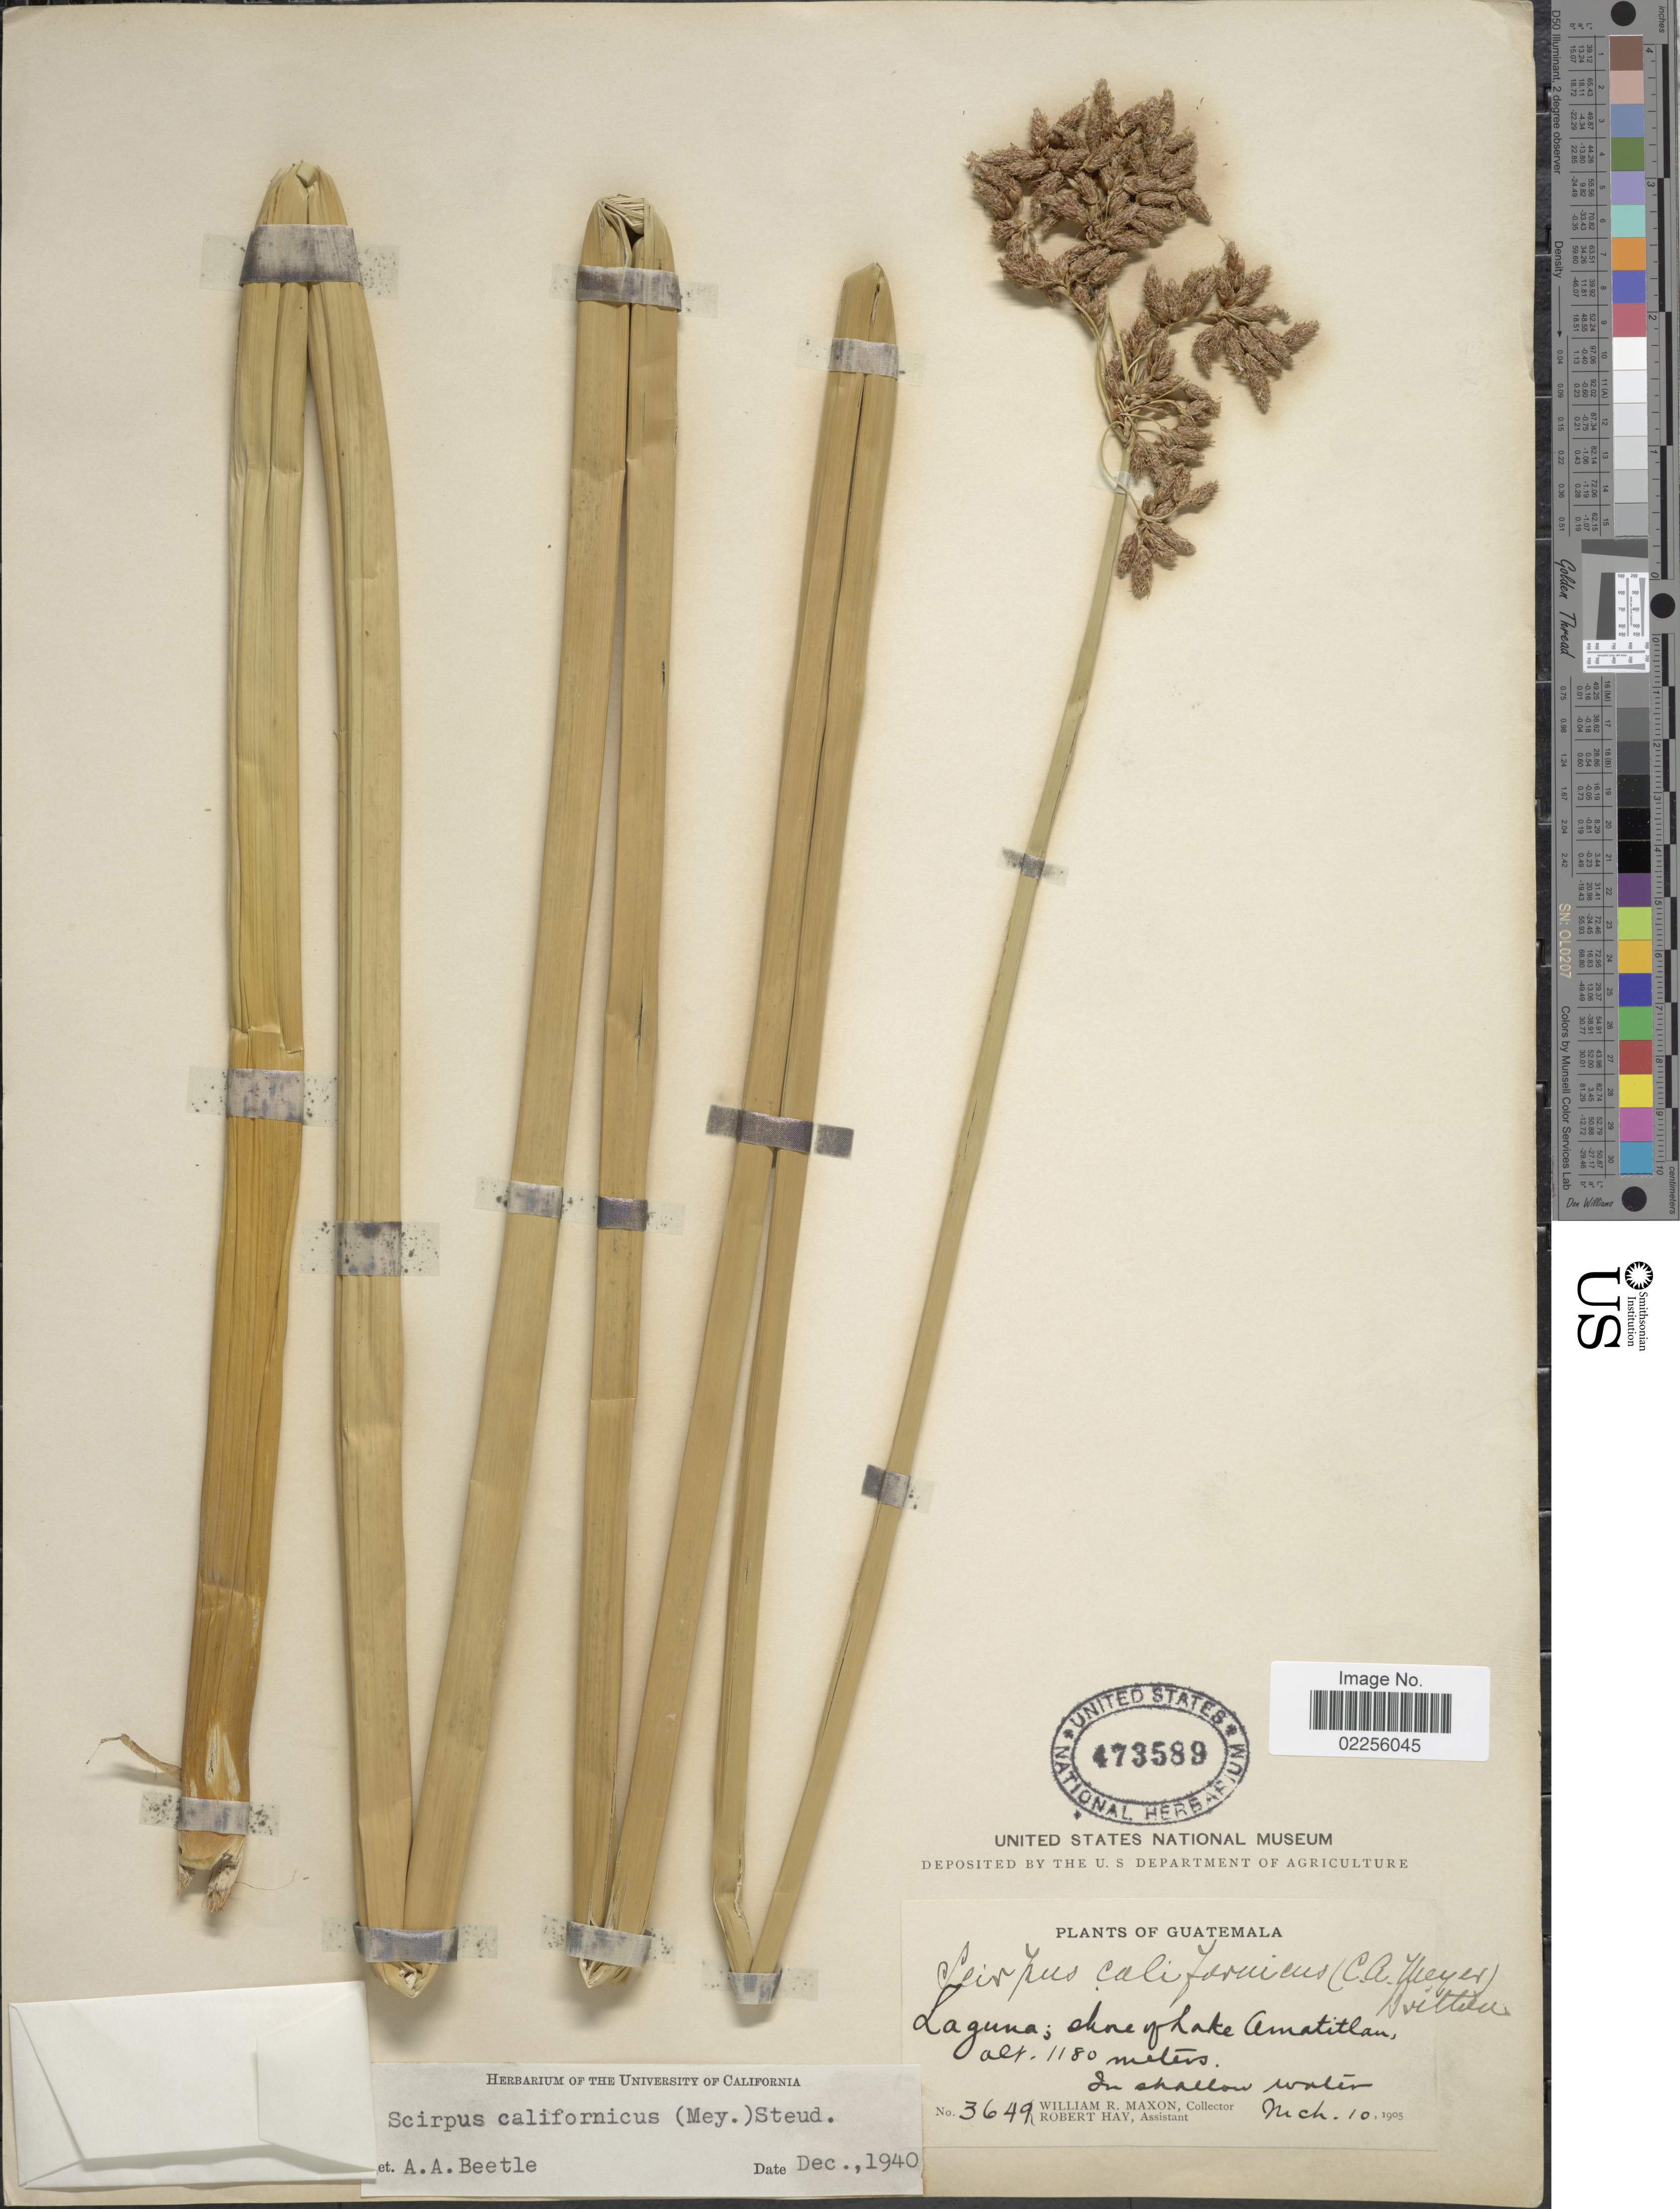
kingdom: Plantae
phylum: Tracheophyta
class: Liliopsida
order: Poales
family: Cyperaceae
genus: Schoenoplectus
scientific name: Schoenoplectus californicus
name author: (C.A. Mey.) Soják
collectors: W. R. Maxon & R. Hay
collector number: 3649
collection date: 1905-03-10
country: Guatemala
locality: Laguna; shore of Lake Amatitlan, In shallow water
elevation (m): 1180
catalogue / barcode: US 473589